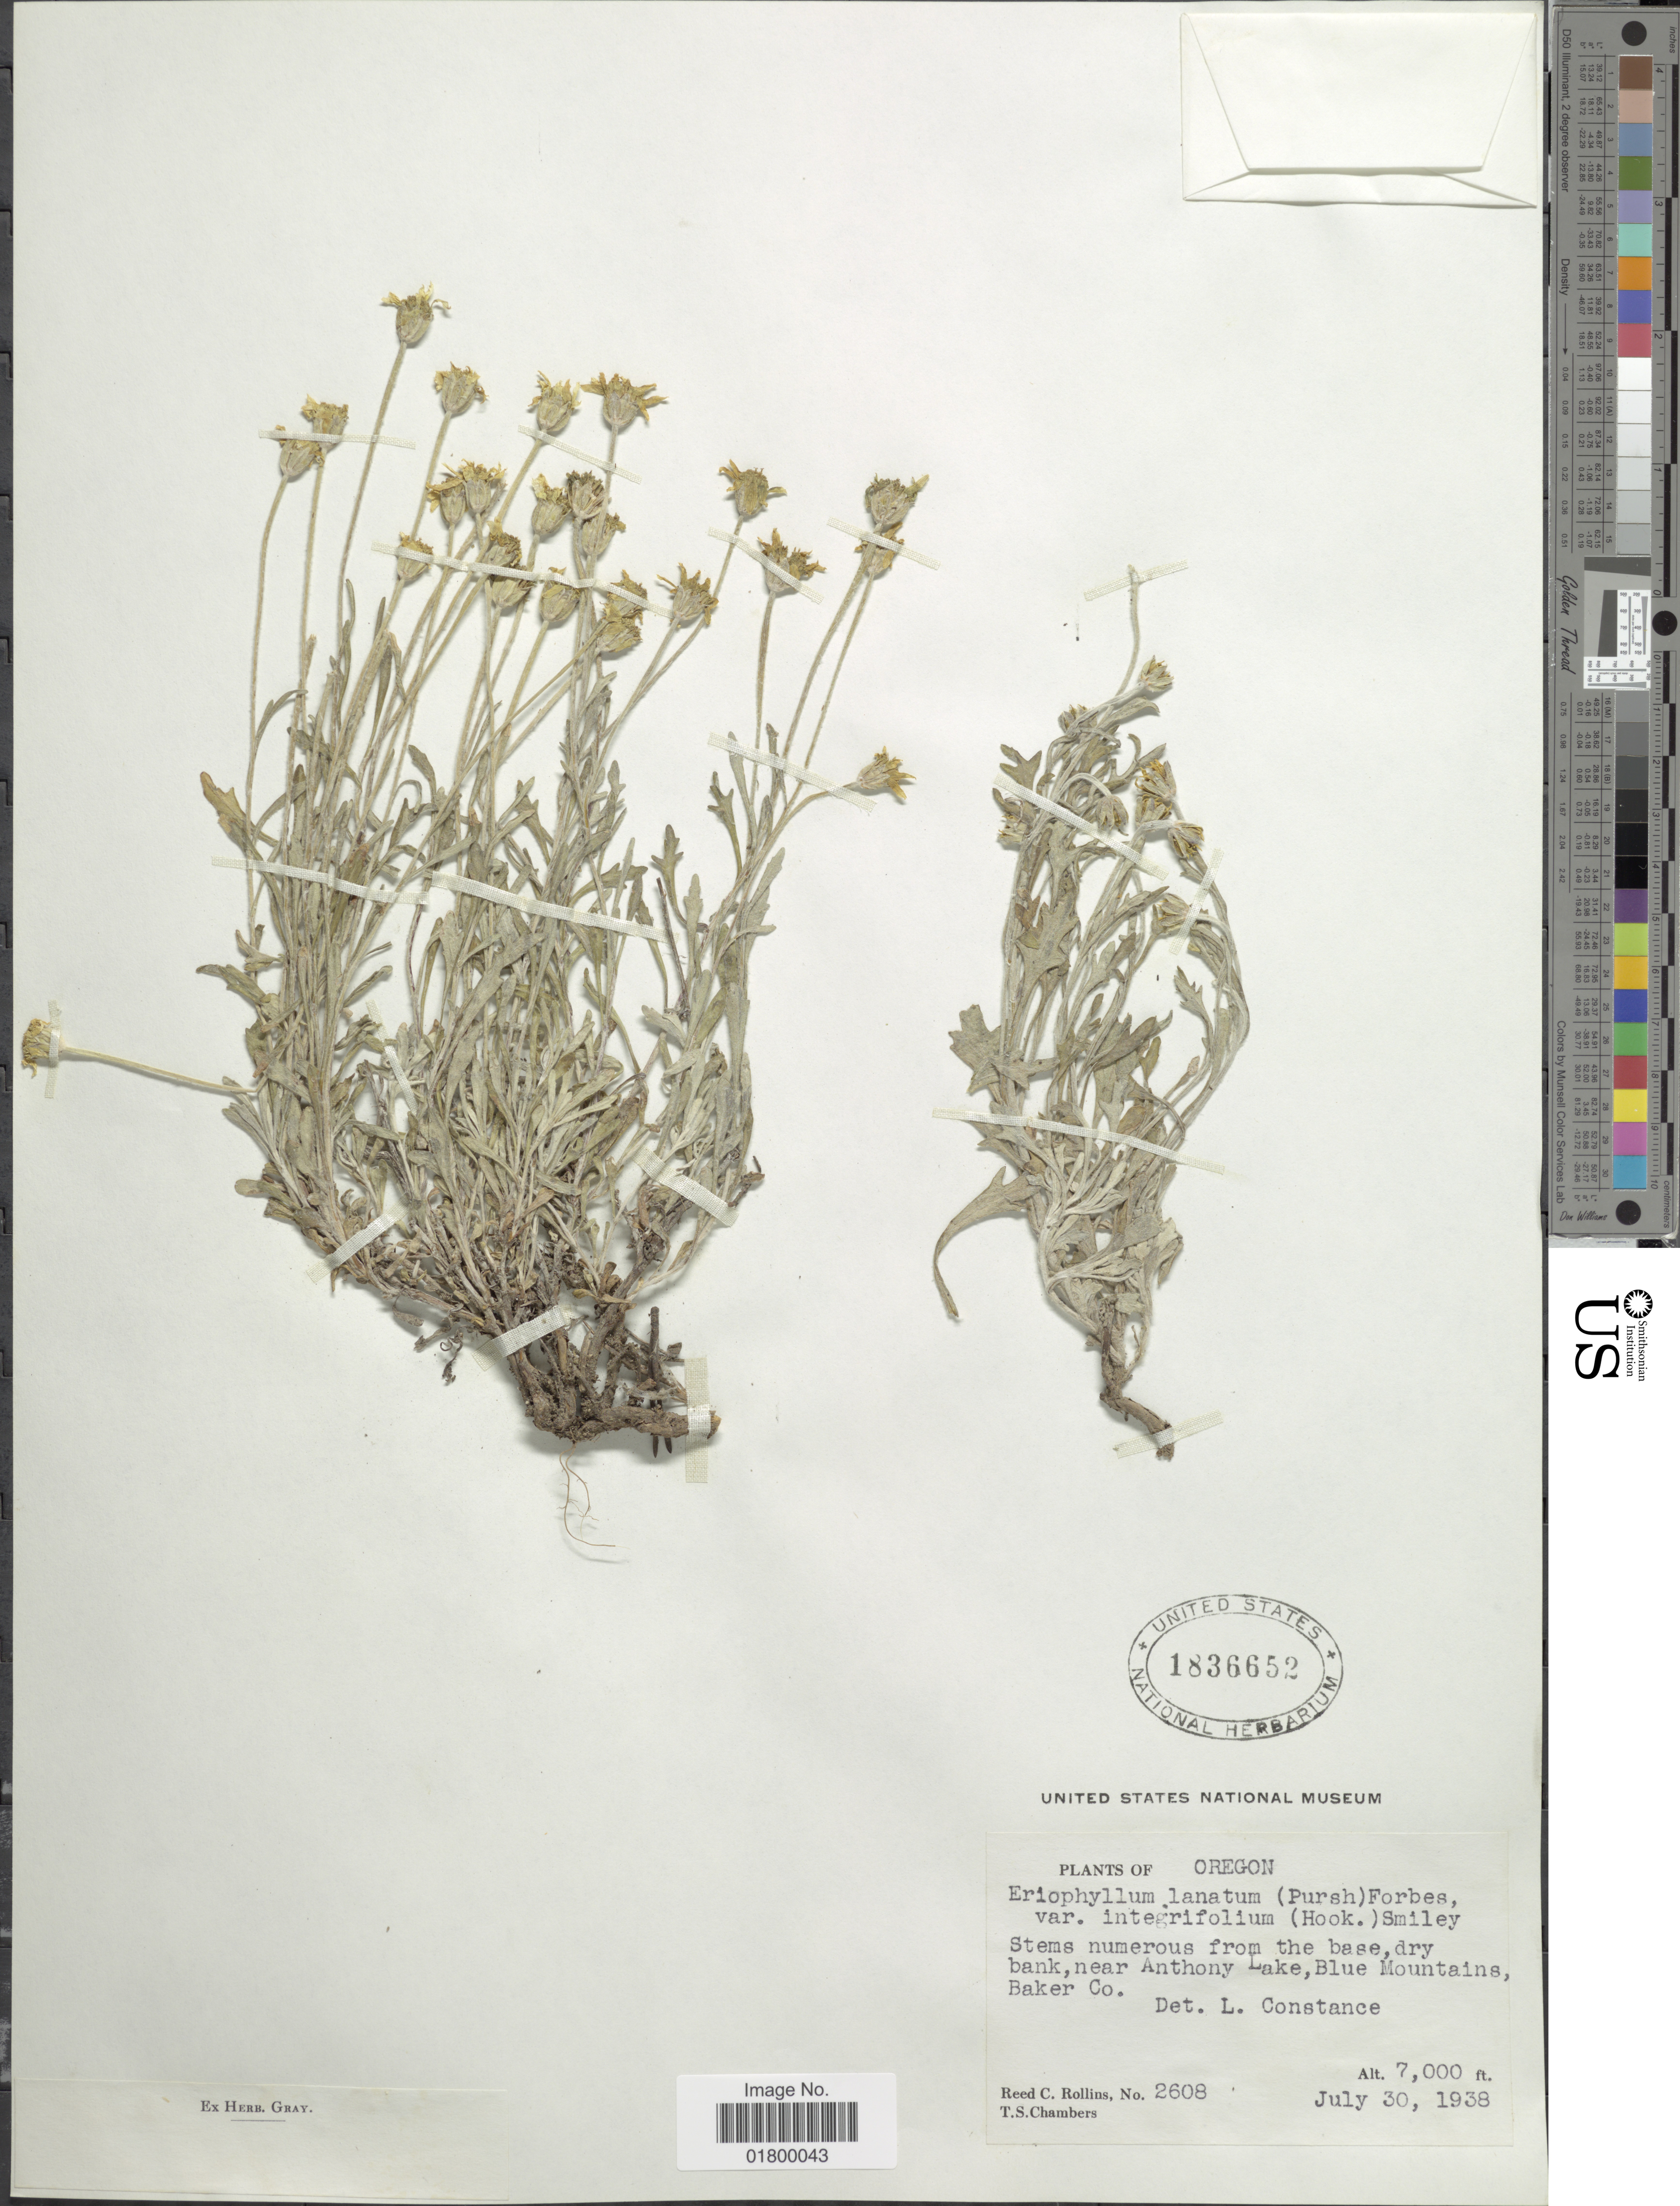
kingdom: Plantae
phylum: Tracheophyta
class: Magnoliopsida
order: Asterales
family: Asteraceae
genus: Eriophyllum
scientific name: Eriophyllum integrifolium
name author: (Hook.) Greene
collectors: R. Collins & T. Chambers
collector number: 2608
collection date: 1938-07-30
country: United States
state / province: Oregon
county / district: Baker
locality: Near Anthony Lake, Blue Mountains, Baker Co.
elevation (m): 2134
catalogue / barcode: US 1836652